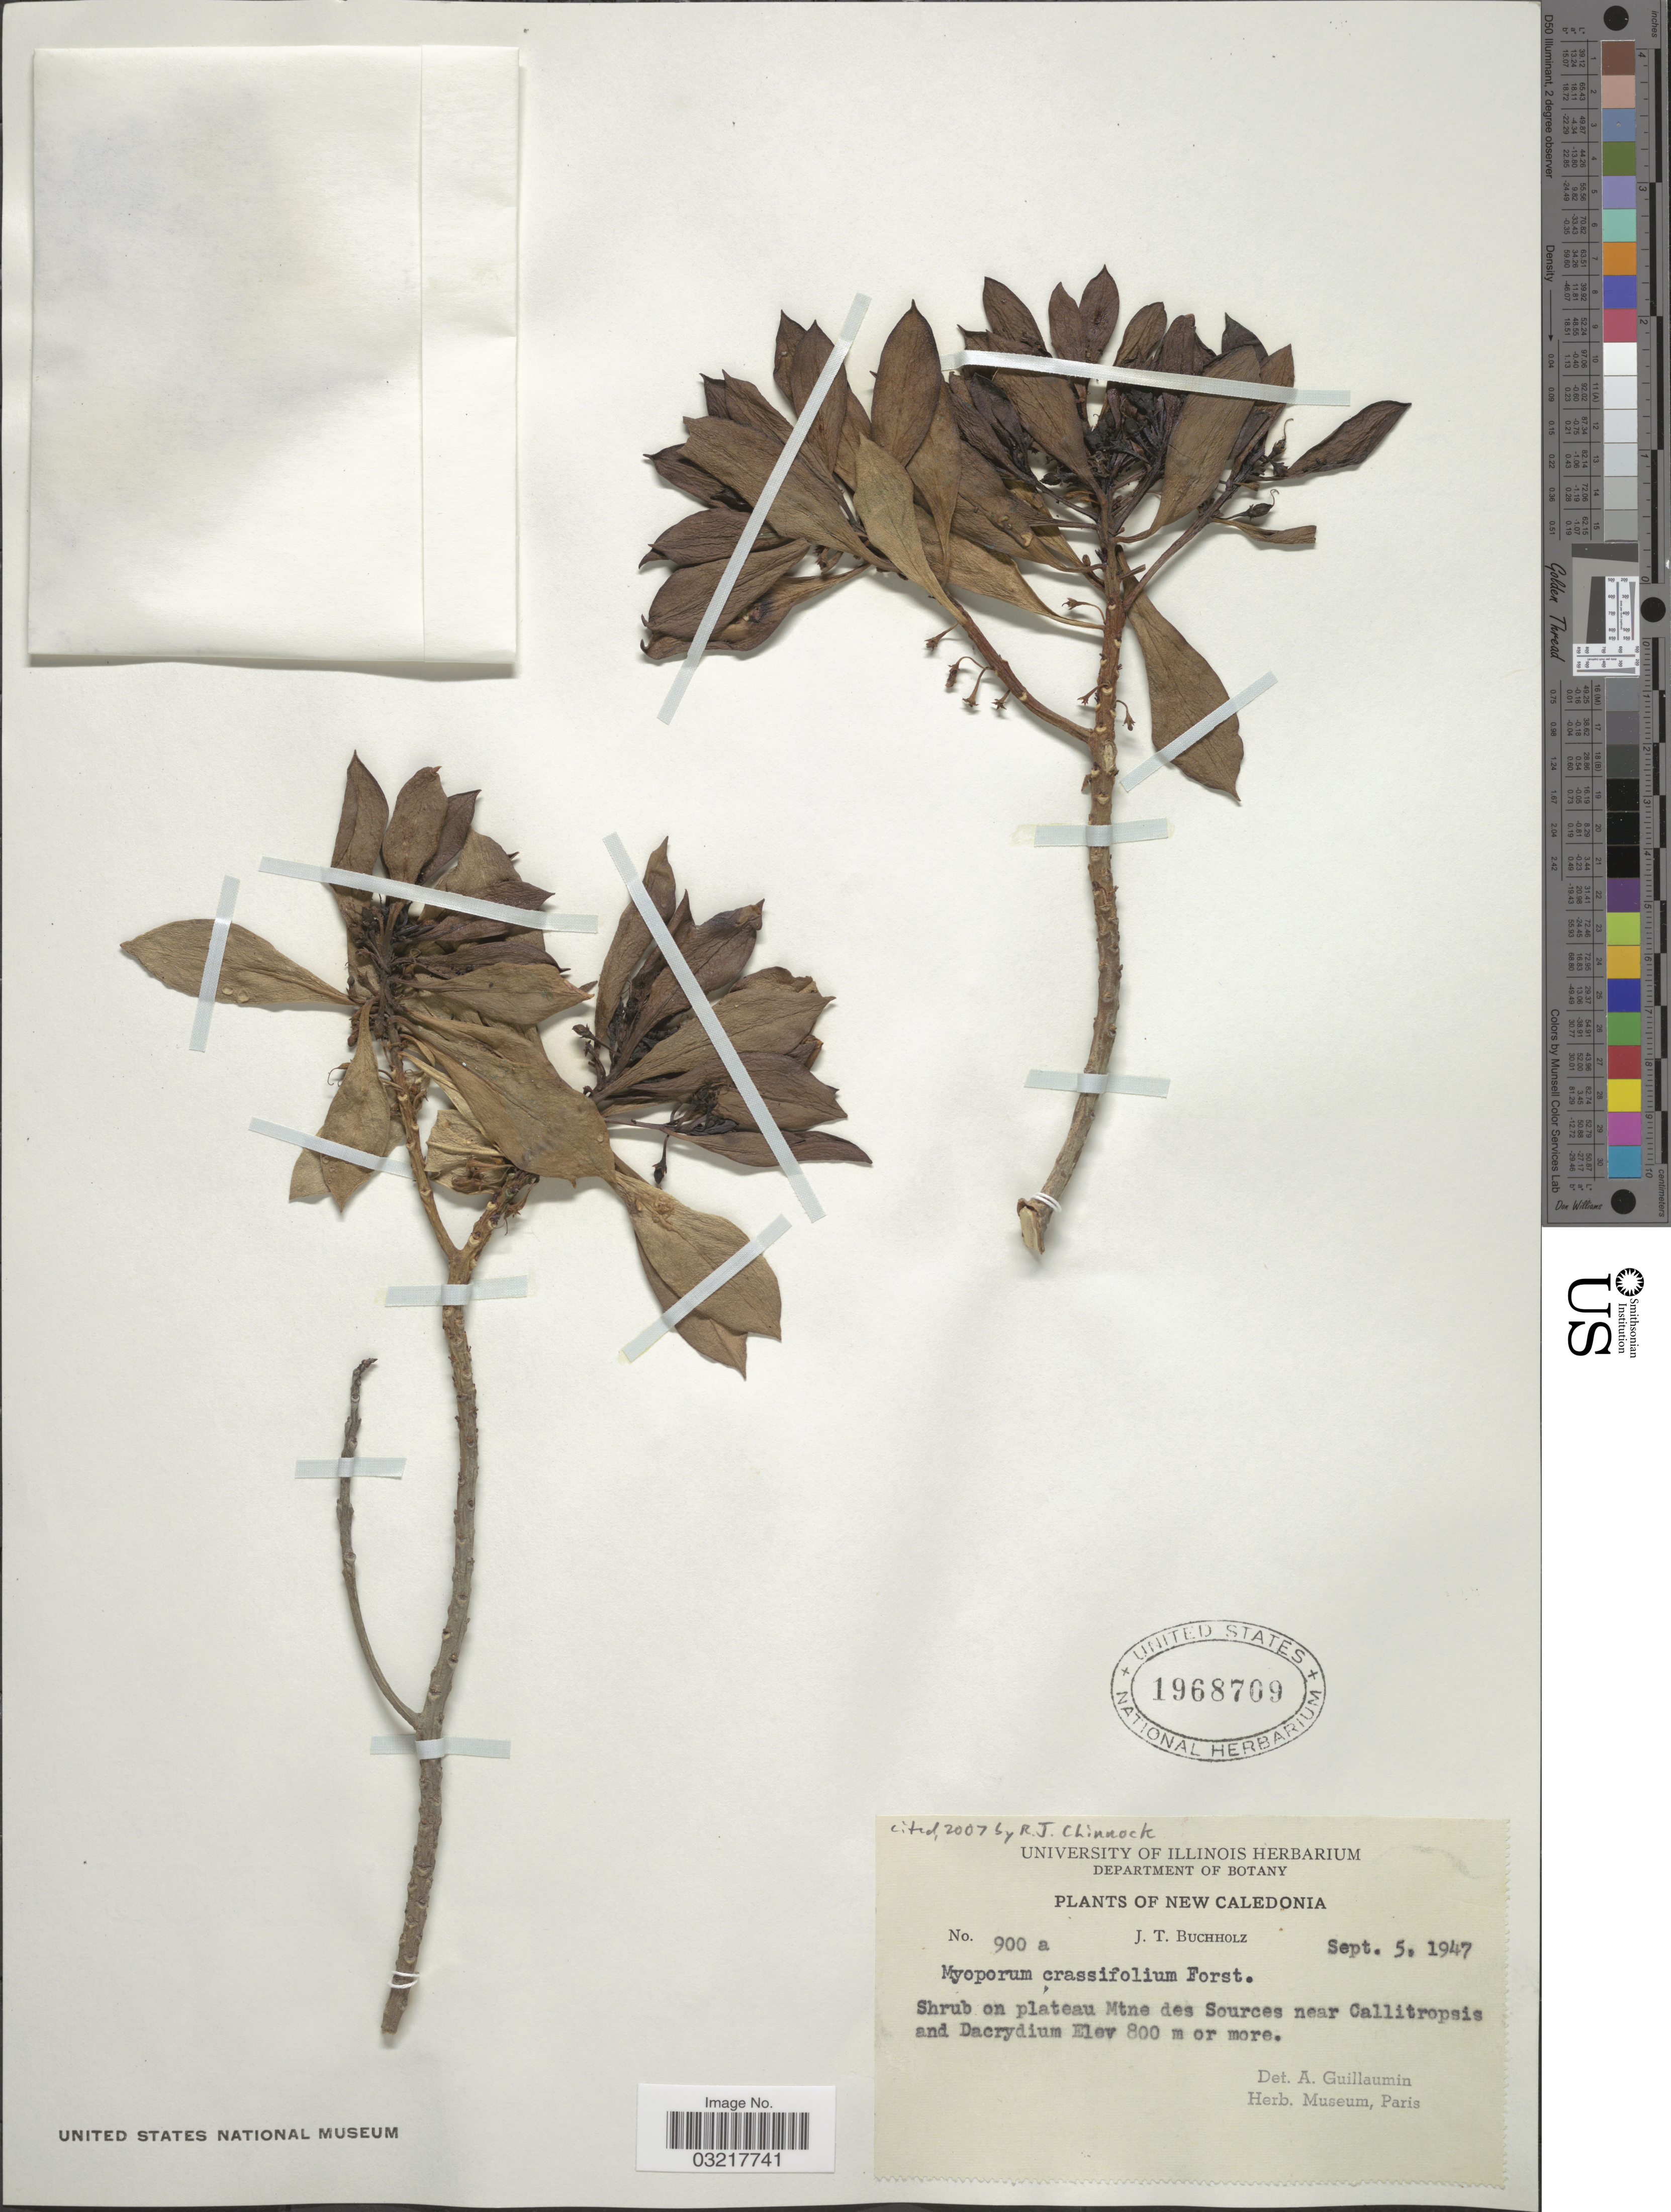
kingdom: Plantae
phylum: Tracheophyta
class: Magnoliopsida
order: Lamiales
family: Scrophulariaceae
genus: Myoporum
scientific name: Myoporum crassifolium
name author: G. Forst.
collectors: J. T. Buchholz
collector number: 900a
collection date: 1947-09-05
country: New Caledonia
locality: Plateau Mtne des Sources.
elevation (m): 800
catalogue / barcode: US 1968709